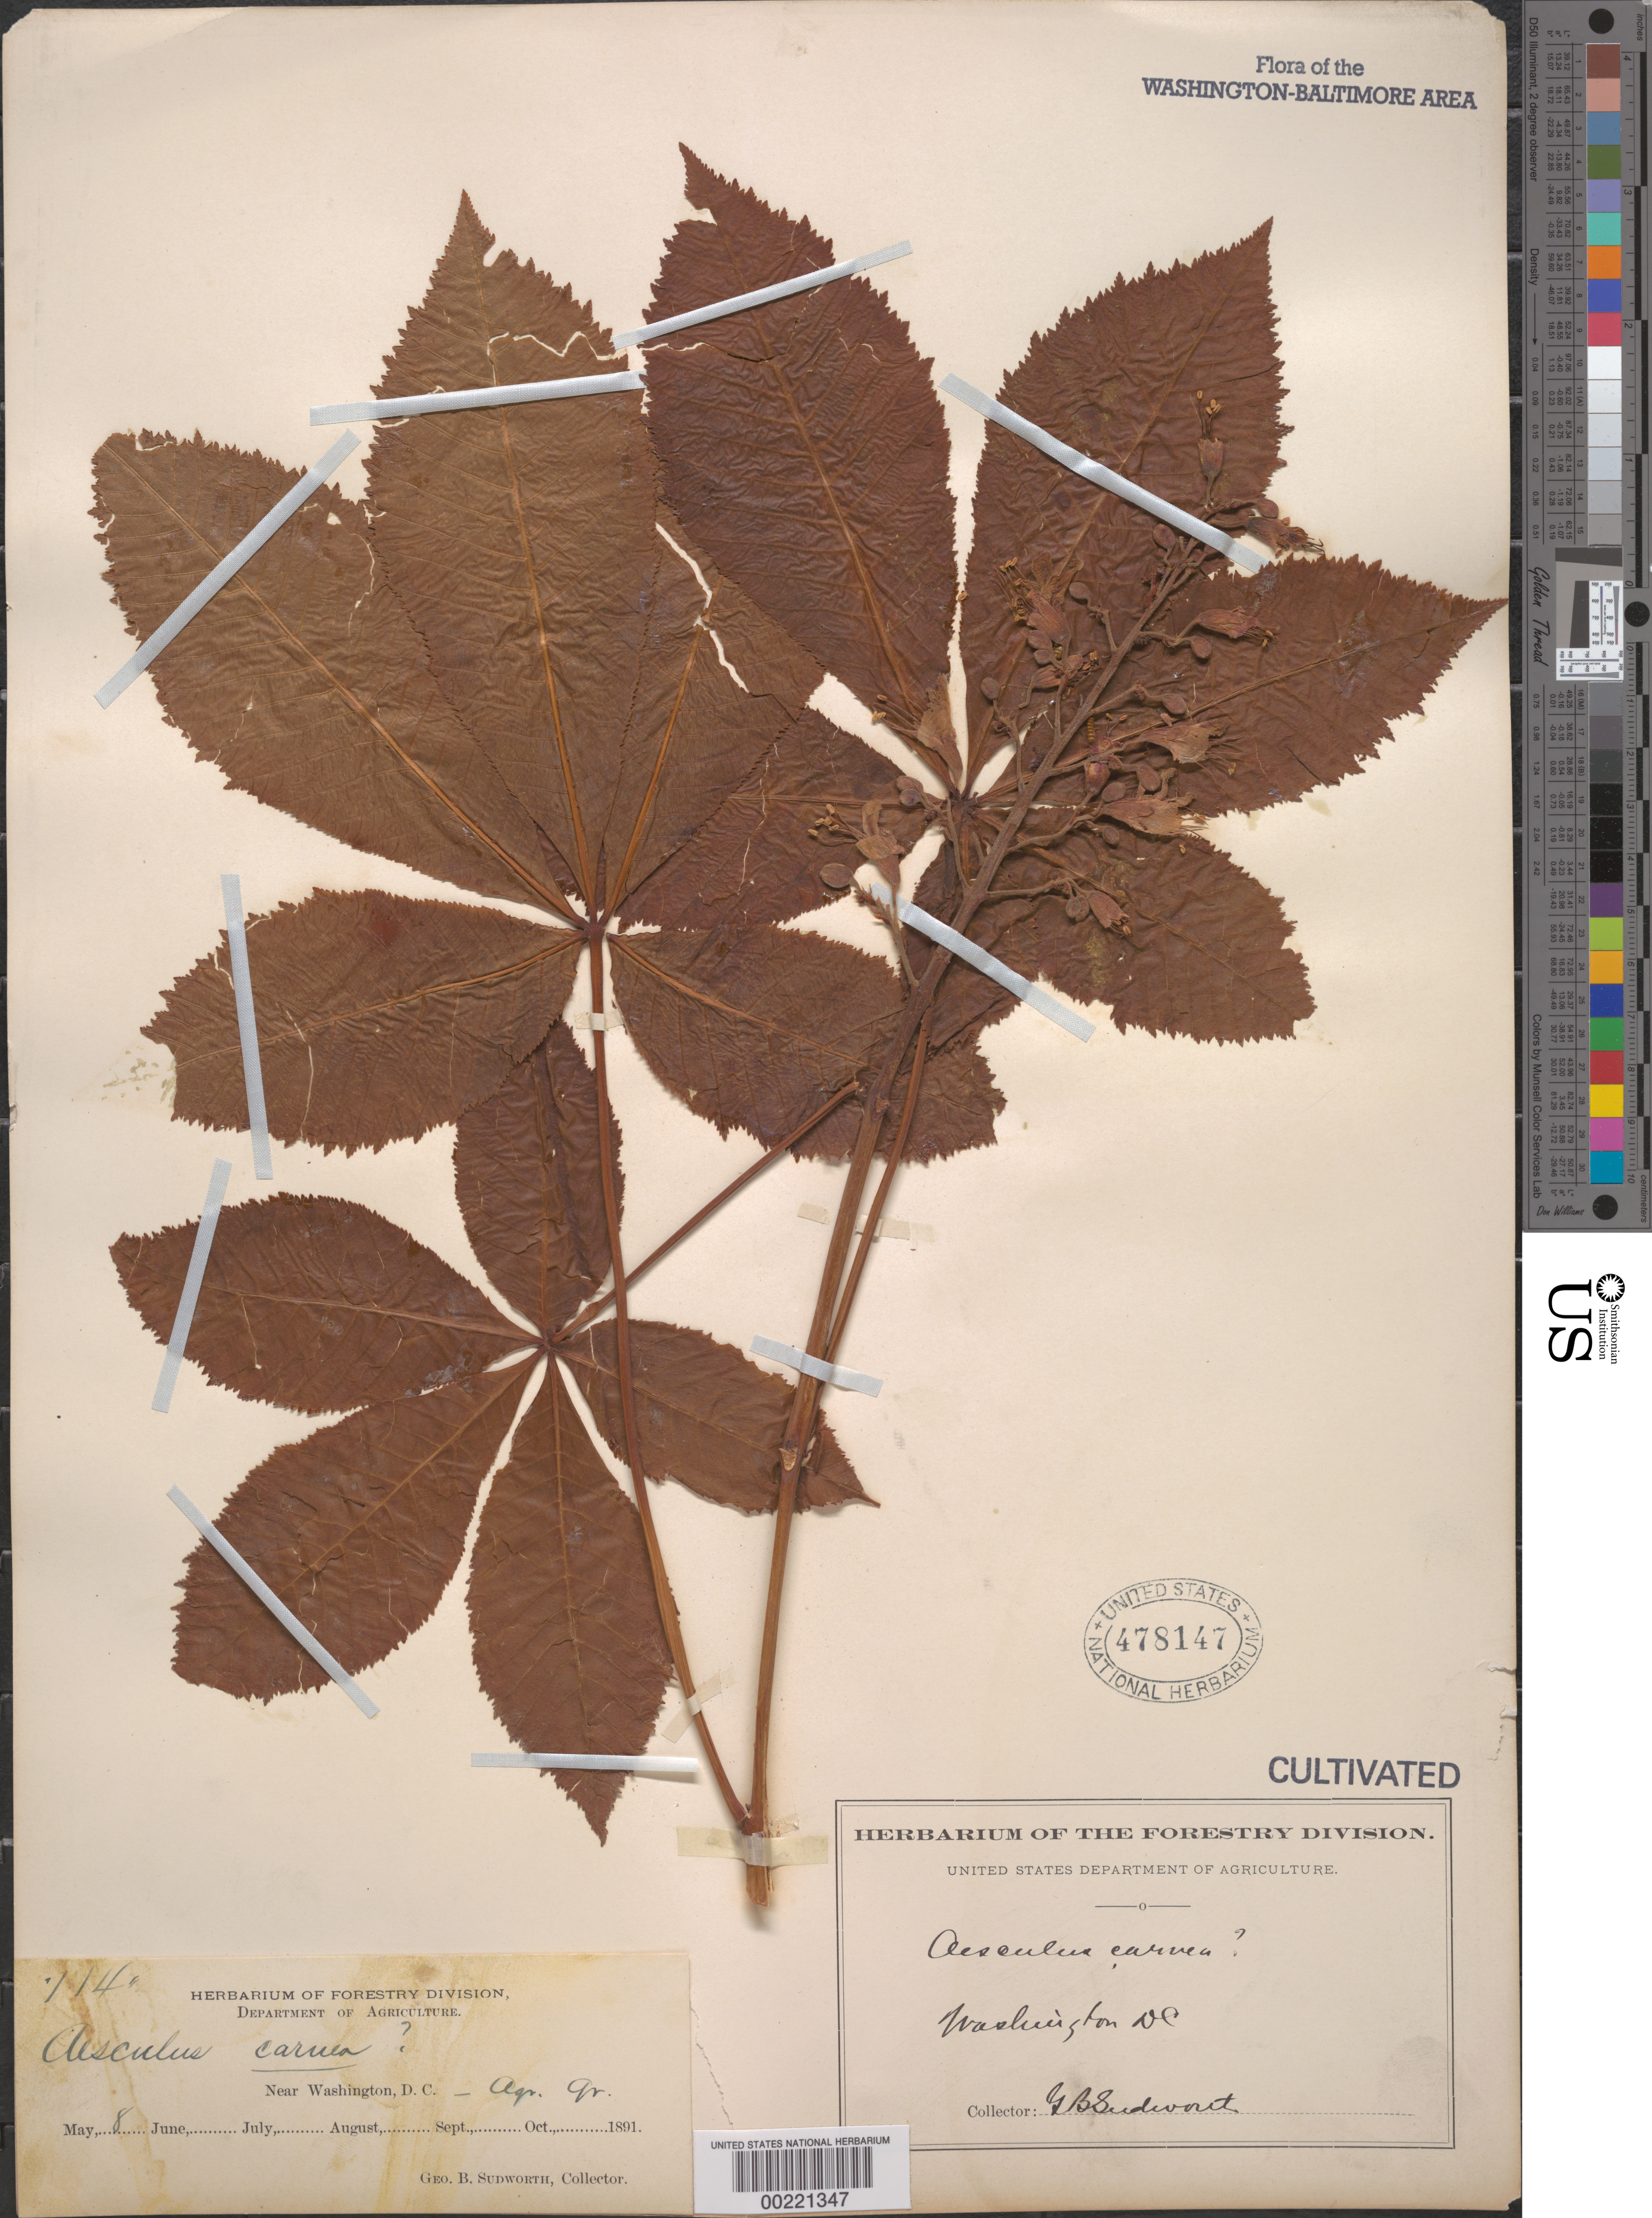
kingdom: Plantae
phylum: Tracheophyta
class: Magnoliopsida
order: Sapindales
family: Sapindaceae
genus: Aesculus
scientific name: Aesculus x carnea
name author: J. Zeyh.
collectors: G. B. Sudworth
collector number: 114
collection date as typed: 08 May 1891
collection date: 1891-05-08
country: United States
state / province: District of Columbia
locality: Department of Agriculture grounds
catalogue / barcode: US 478147